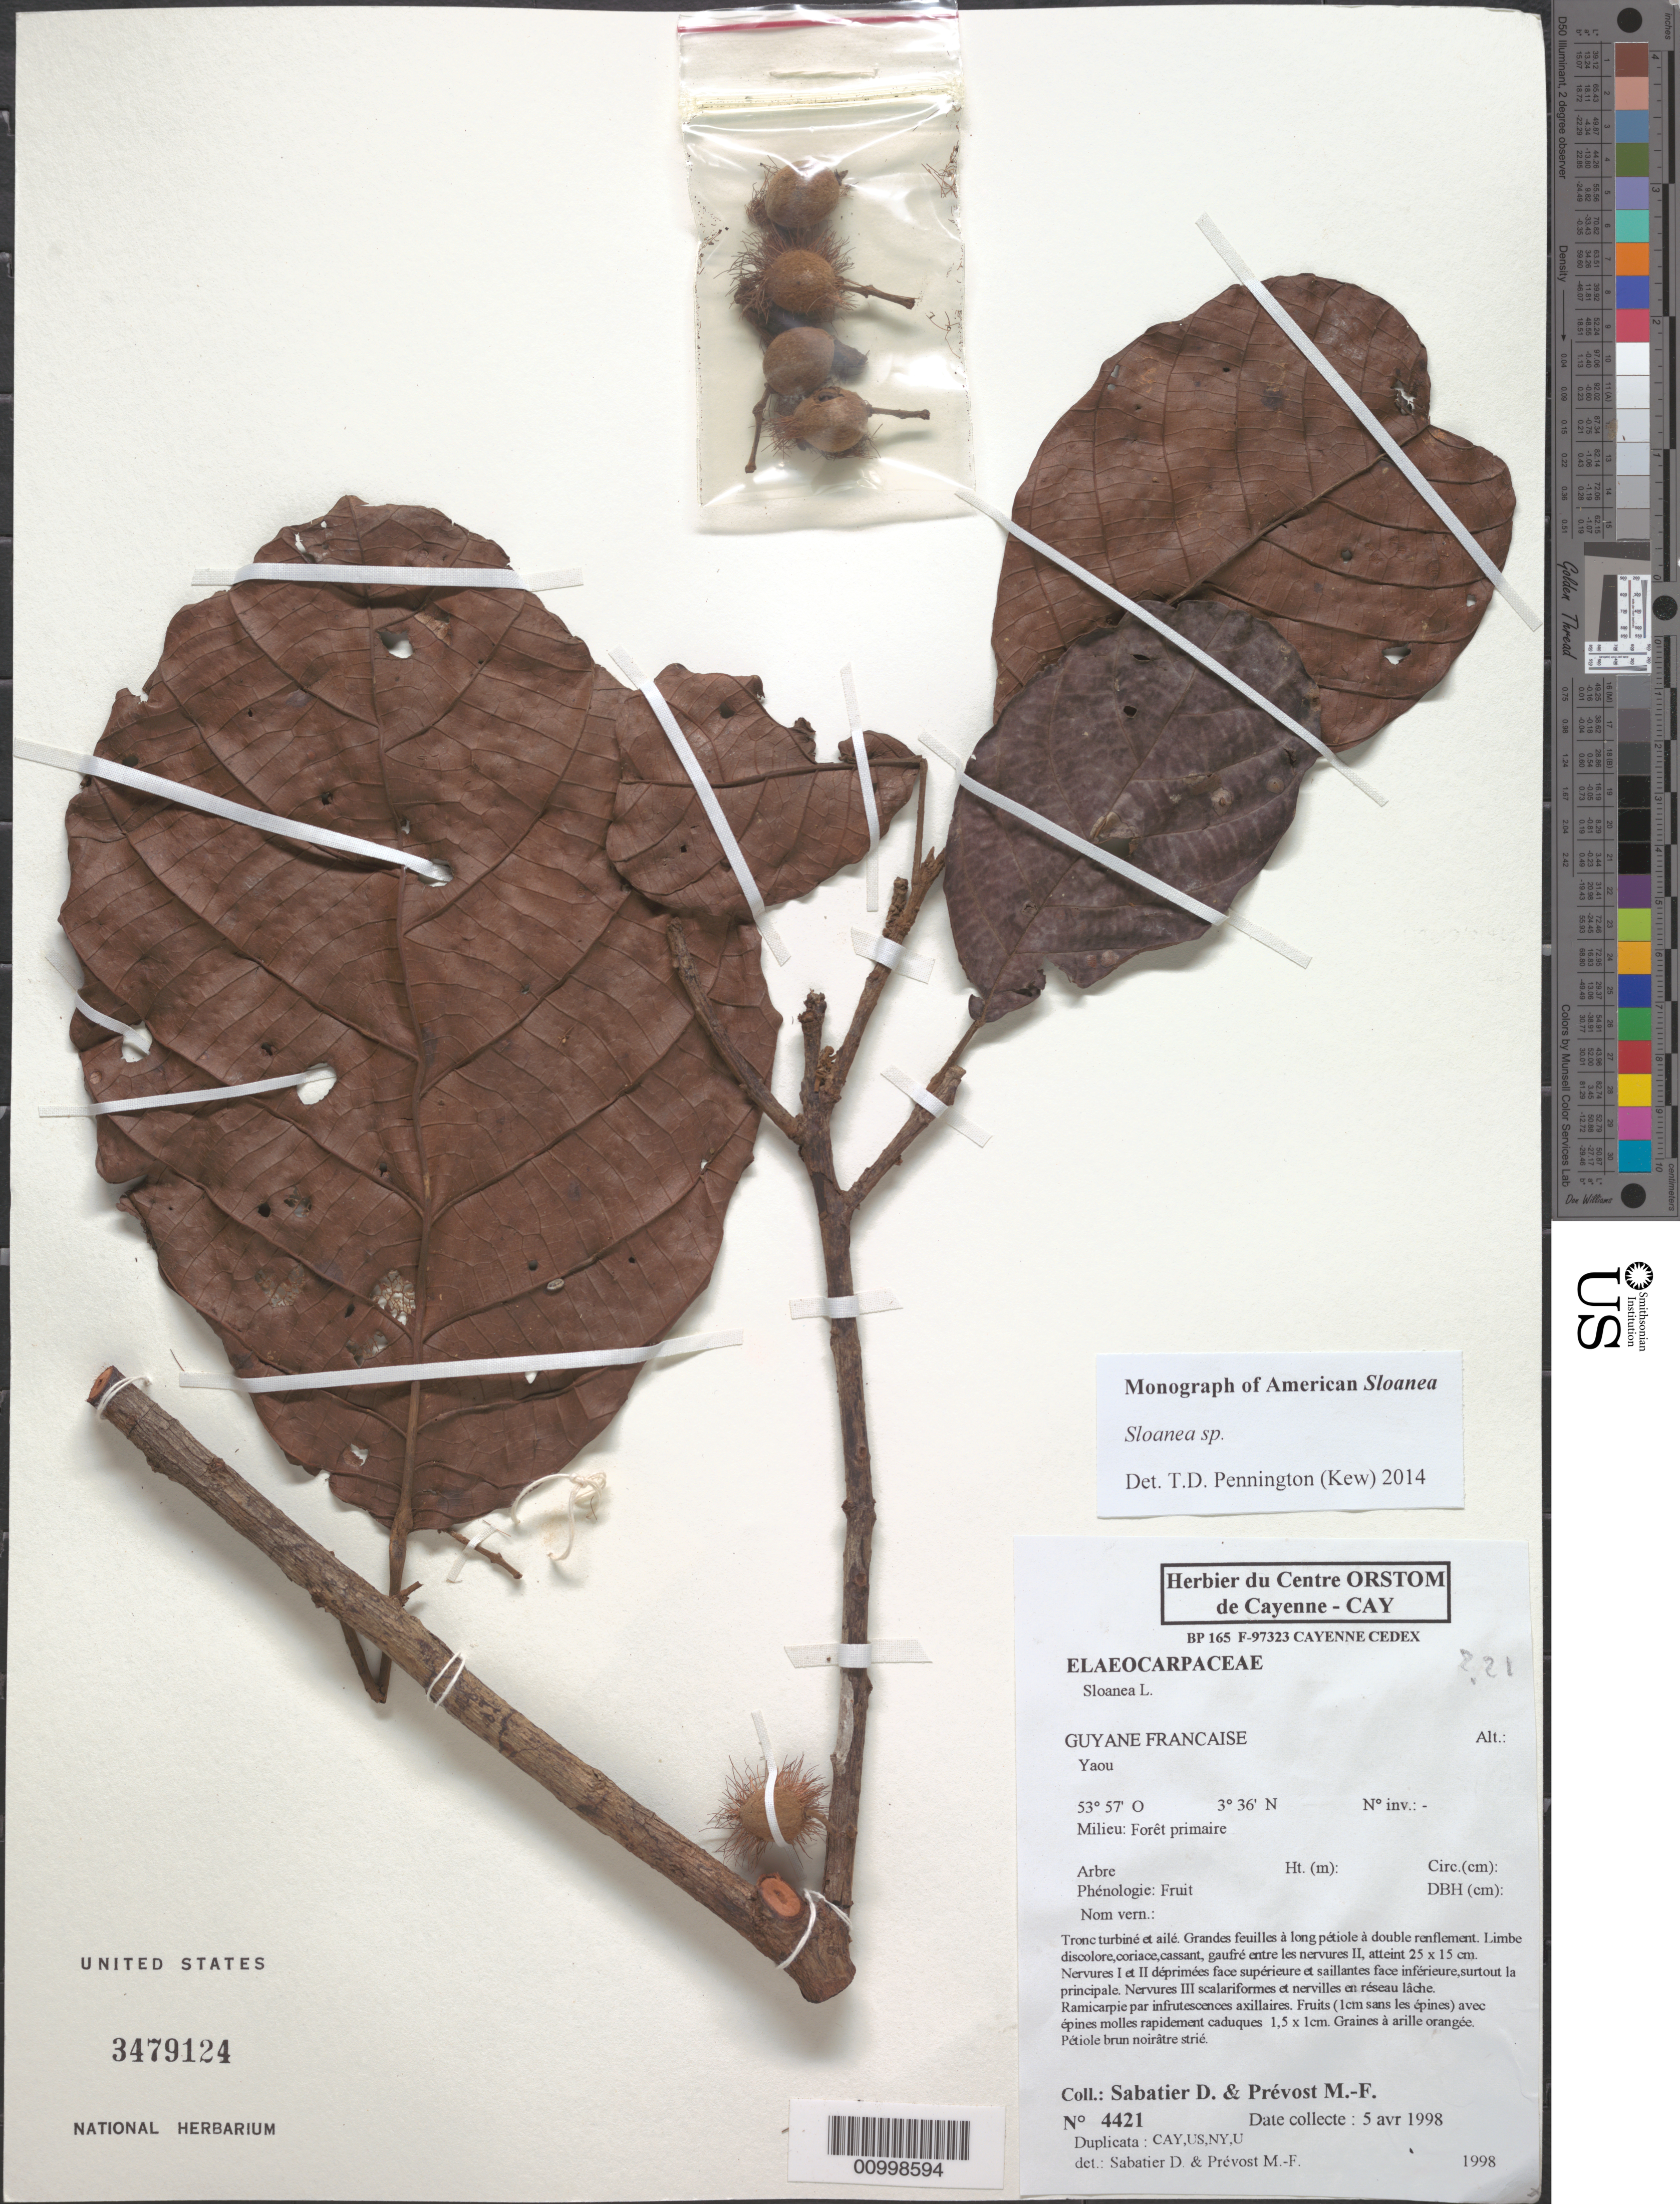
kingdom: Plantae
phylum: Tracheophyta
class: Magnoliopsida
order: Oxalidales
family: Elaeocarpaceae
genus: Sloanea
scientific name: Sloanea sp.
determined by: Pennington, T. D., (K)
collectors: D. Sabatier & M.-F. Prévost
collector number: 4421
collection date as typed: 5-Apr-98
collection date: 1998-04-05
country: French Guiana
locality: Yaou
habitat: Foret primaire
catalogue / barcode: US 3479124